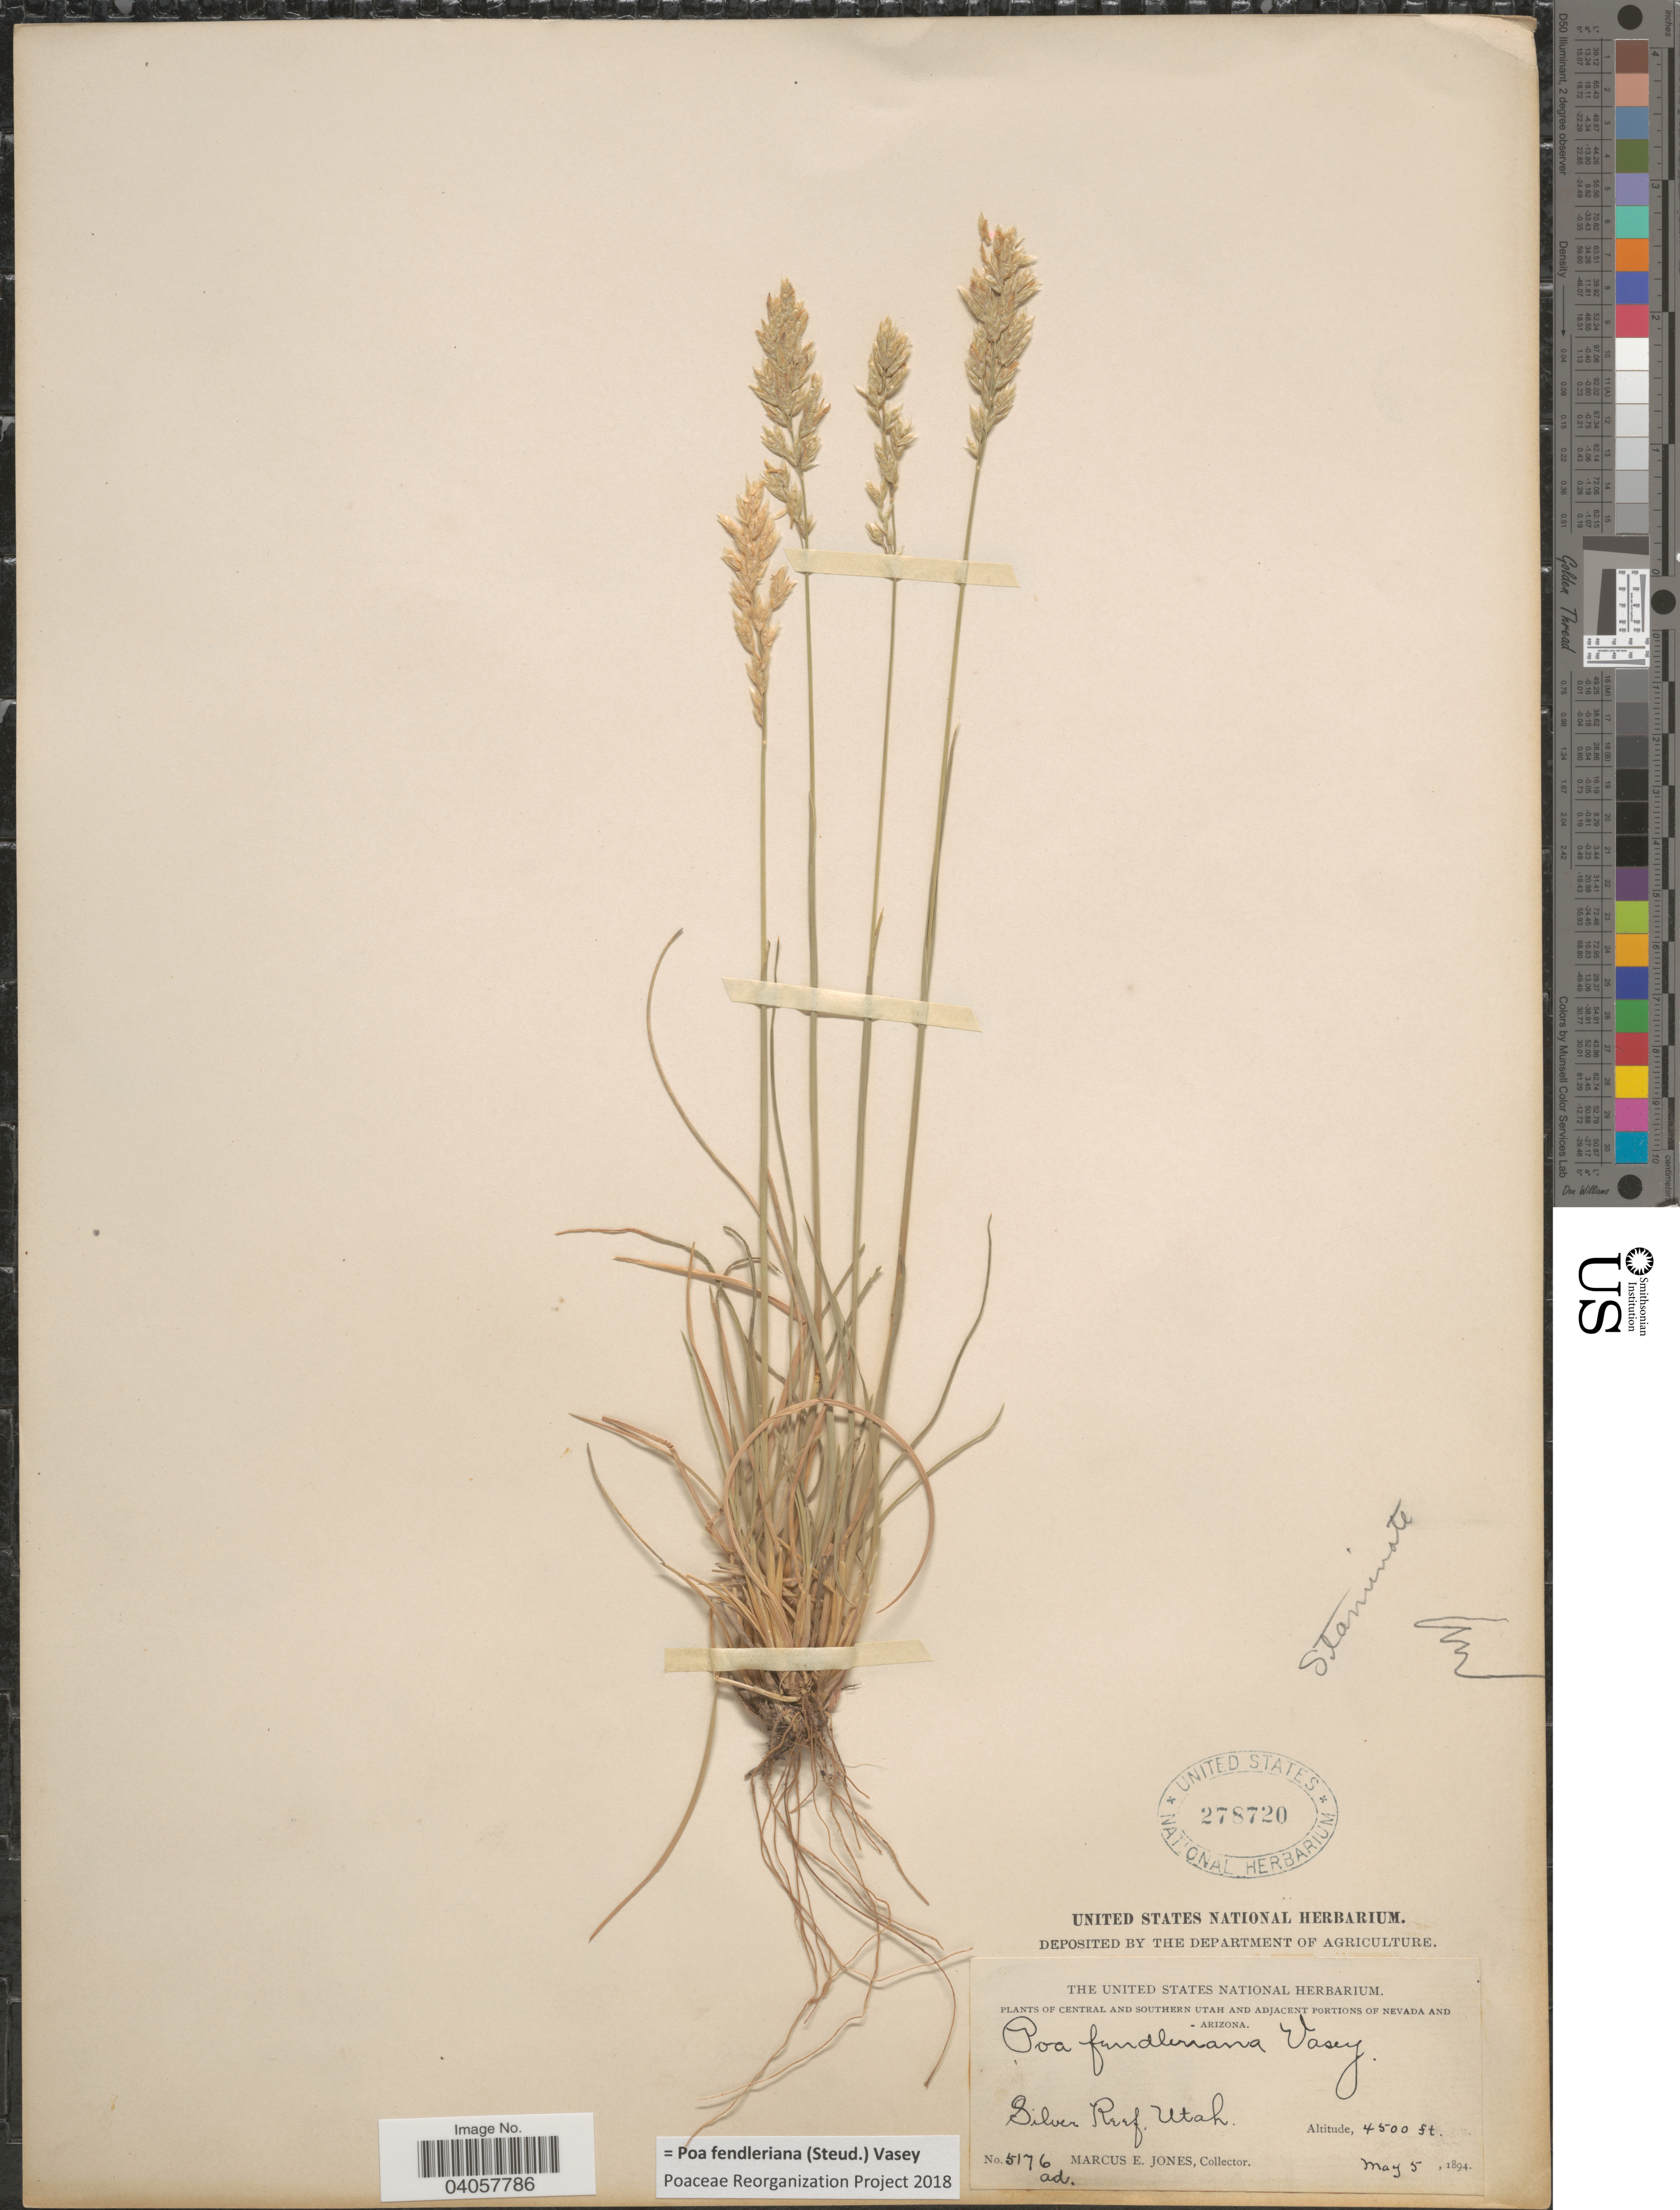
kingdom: Plantae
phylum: Tracheophyta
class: Liliopsida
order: Poales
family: Poaceae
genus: Poa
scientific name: Poa fendleriana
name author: (Steud.) Vasey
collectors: M. E. Jones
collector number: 5176ad.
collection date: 1894-05-05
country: United States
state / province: Utah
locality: Central and Southern Utah. Silver Reef.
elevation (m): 1372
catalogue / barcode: US 278720